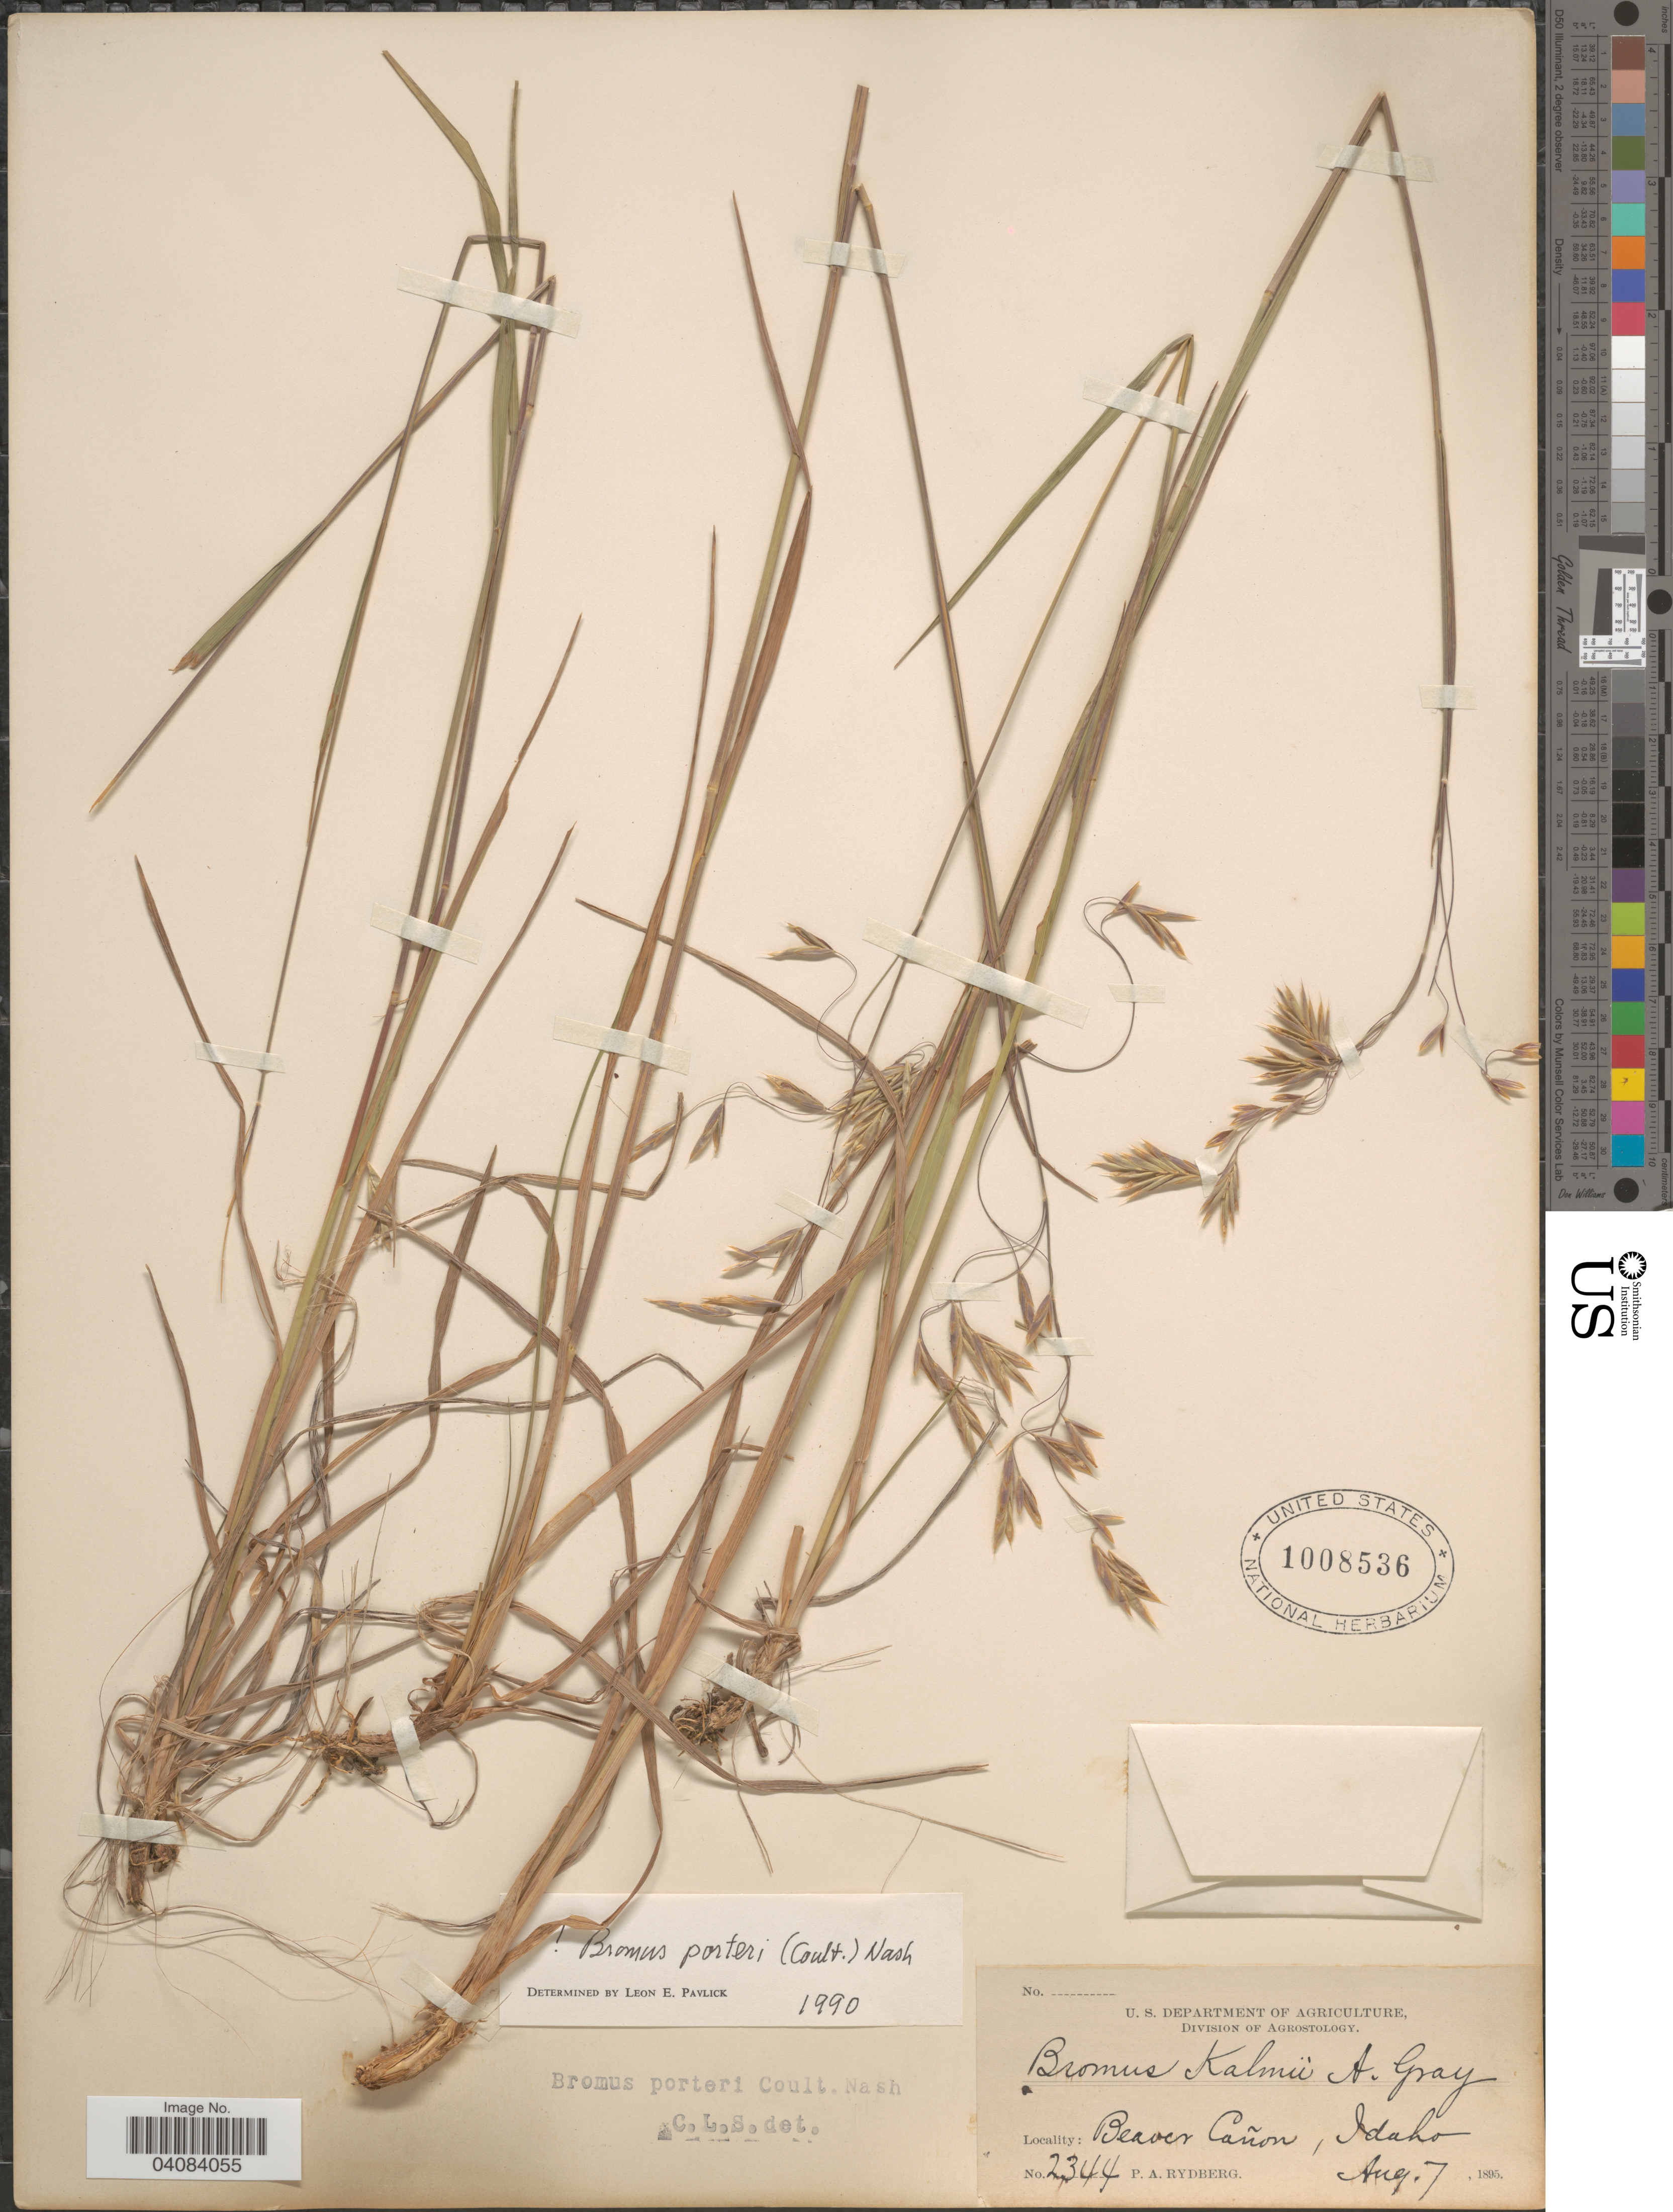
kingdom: Plantae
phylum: Tracheophyta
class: Liliopsida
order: Poales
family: Poaceae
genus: Bromus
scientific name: Bromus porteri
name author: (J.M. Coult.) Nash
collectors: P. A. Rydberg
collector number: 2344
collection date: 1895-08-07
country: United States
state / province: Idaho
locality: Beaver Cañon.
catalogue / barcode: US 1008536